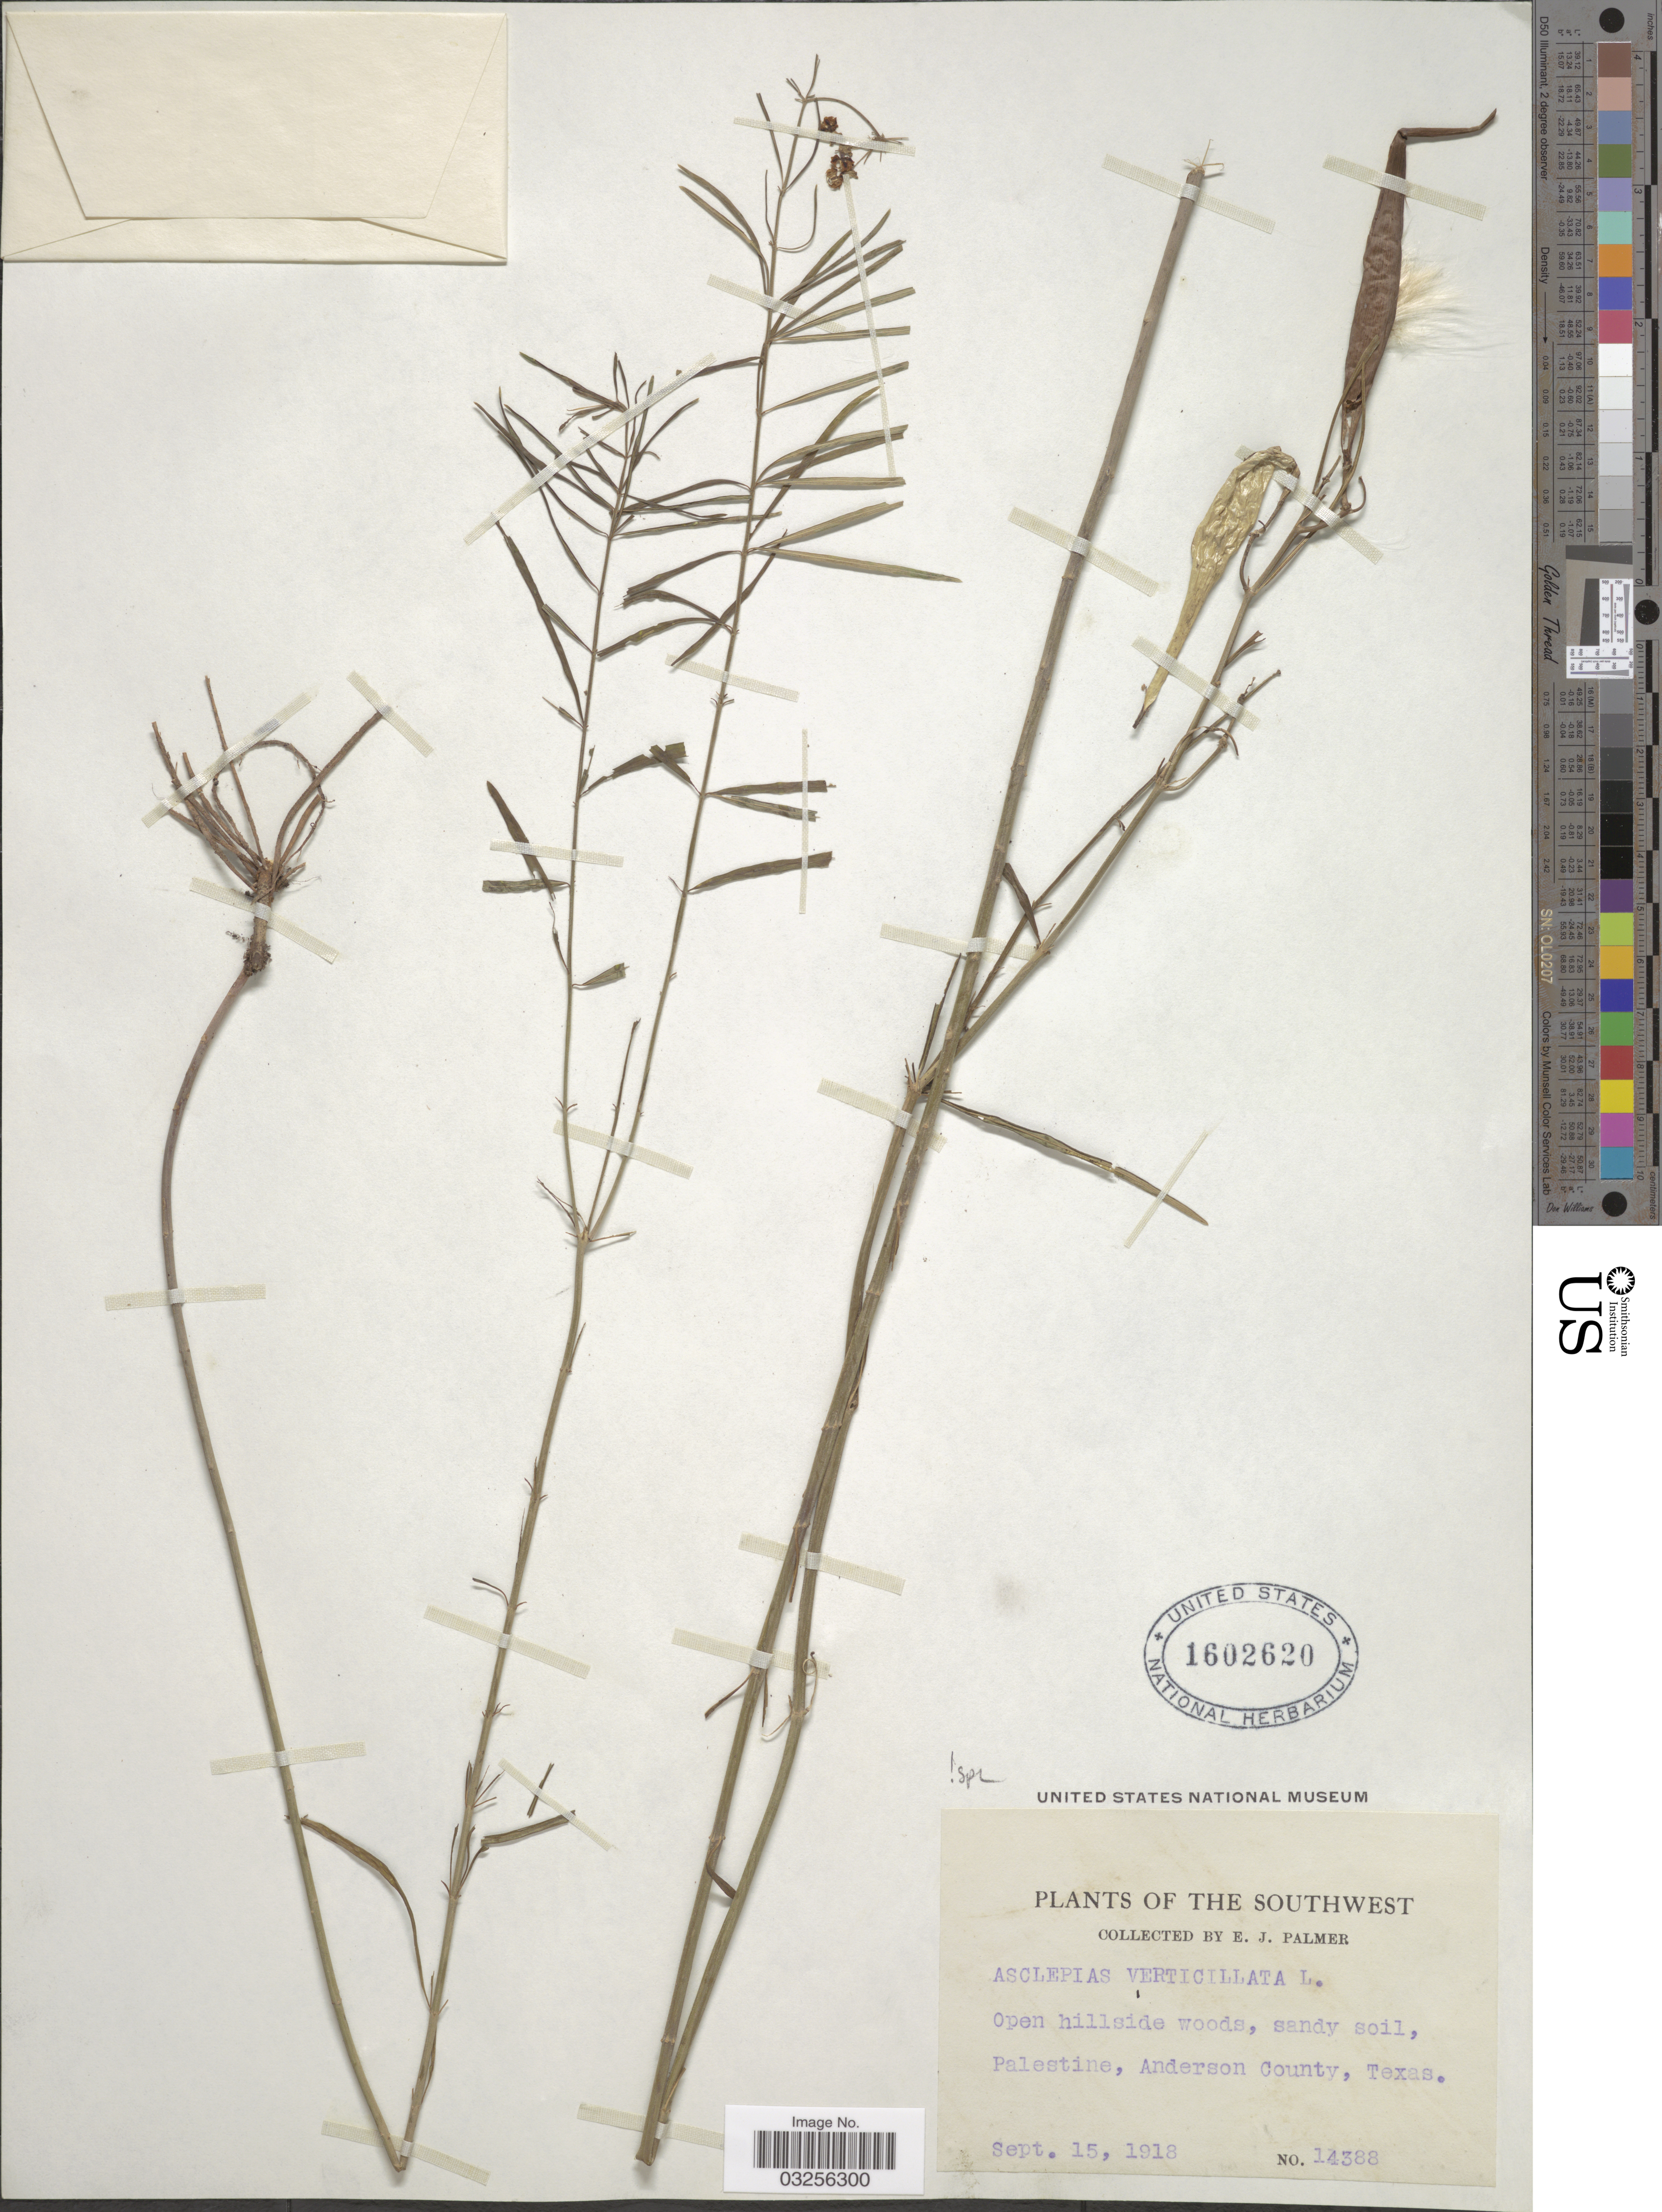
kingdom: Plantae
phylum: Tracheophyta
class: Magnoliopsida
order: Gentianales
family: Apocynaceae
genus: Asclepias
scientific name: Asclepias verticillata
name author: L.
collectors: E. J. Palmer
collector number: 14388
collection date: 1918-09-15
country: United States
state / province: Texas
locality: Southwest. Open hillside woods, sandy soil, Palestine, Anderson County.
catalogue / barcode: US 1602620